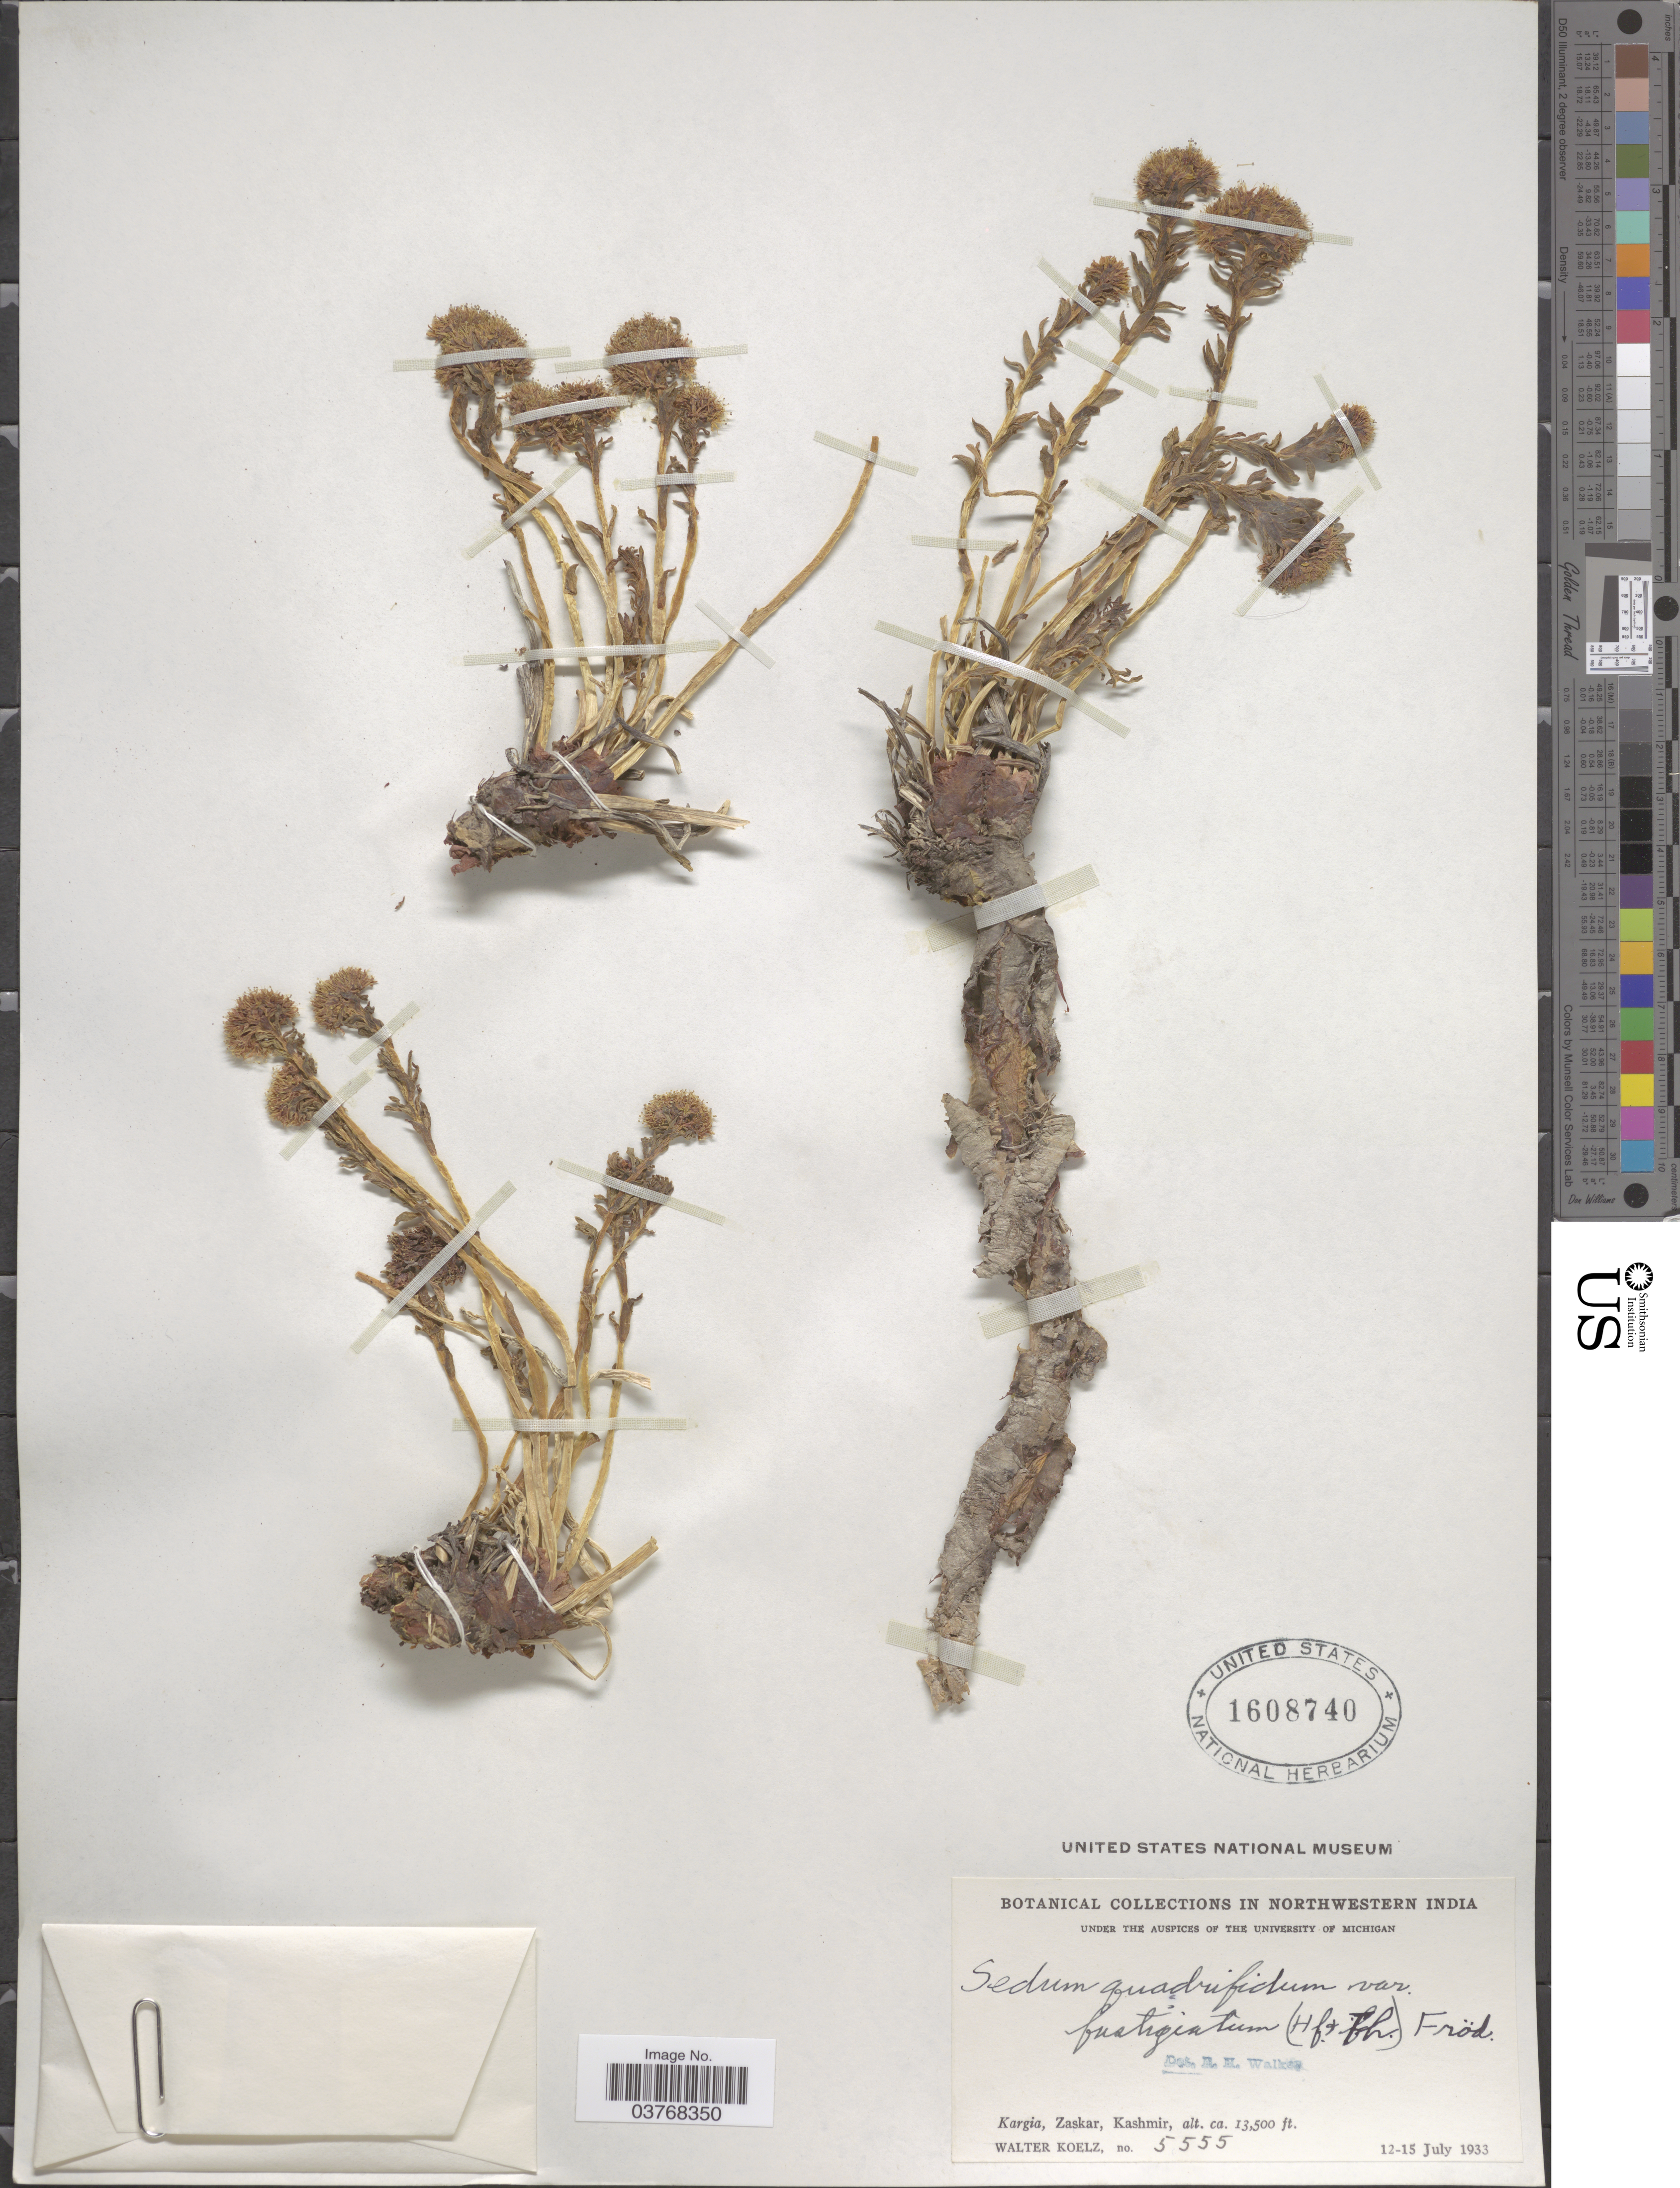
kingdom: Plantae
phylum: Tracheophyta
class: Magnoliopsida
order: Saxifragales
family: Crassulaceae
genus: Rhodiola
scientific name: Rhodiola fastigiata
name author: (Hook. f. & Thomson) S.H. Fu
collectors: W. N. Koelz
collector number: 5555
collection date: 1933-07-12/1933-07-15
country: India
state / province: Jammu and Kashmir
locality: Northwestern India. Kargia, Zaskar, Kashmir.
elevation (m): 4115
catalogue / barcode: US 1608740